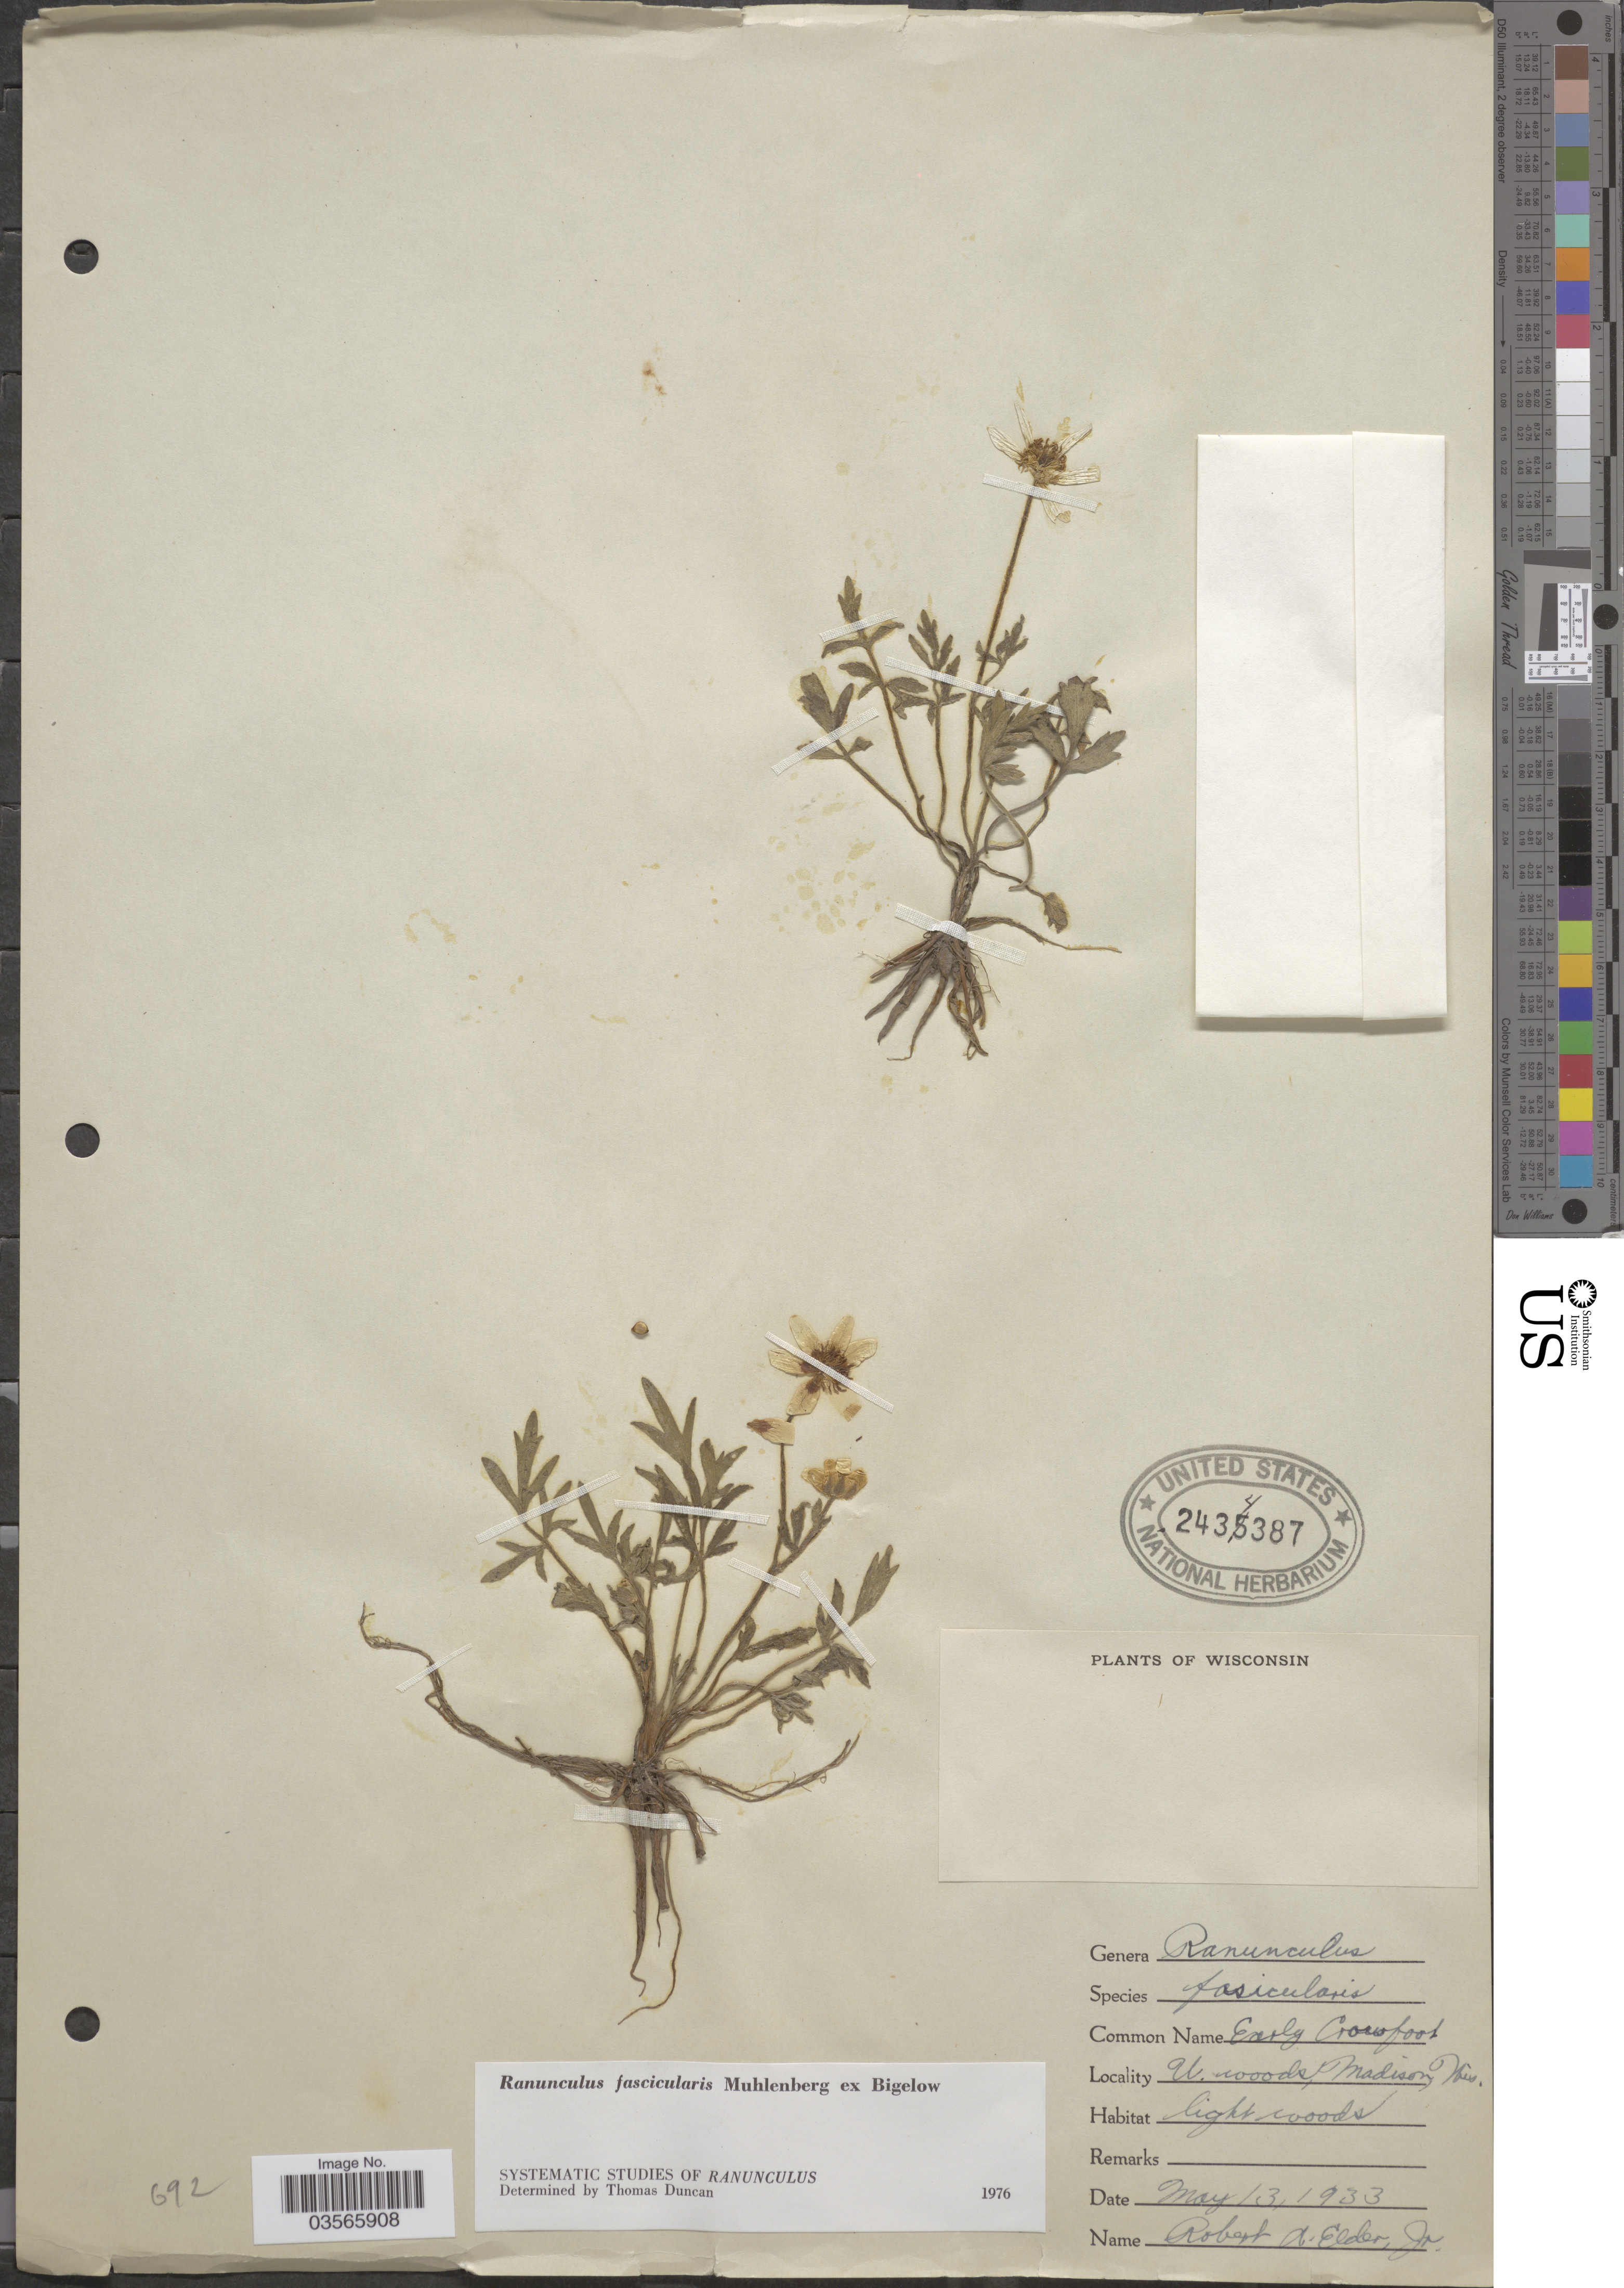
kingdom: Plantae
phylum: Tracheophyta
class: Magnoliopsida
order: Ranunculales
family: Ranunculaceae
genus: Ranunculus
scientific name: Ranunculus fascicularis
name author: Muhl. ex Bigelow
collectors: R. Elder Jr.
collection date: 1933-05-13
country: United States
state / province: Wisconsin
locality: U. woods, Madison.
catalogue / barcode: US 2434387